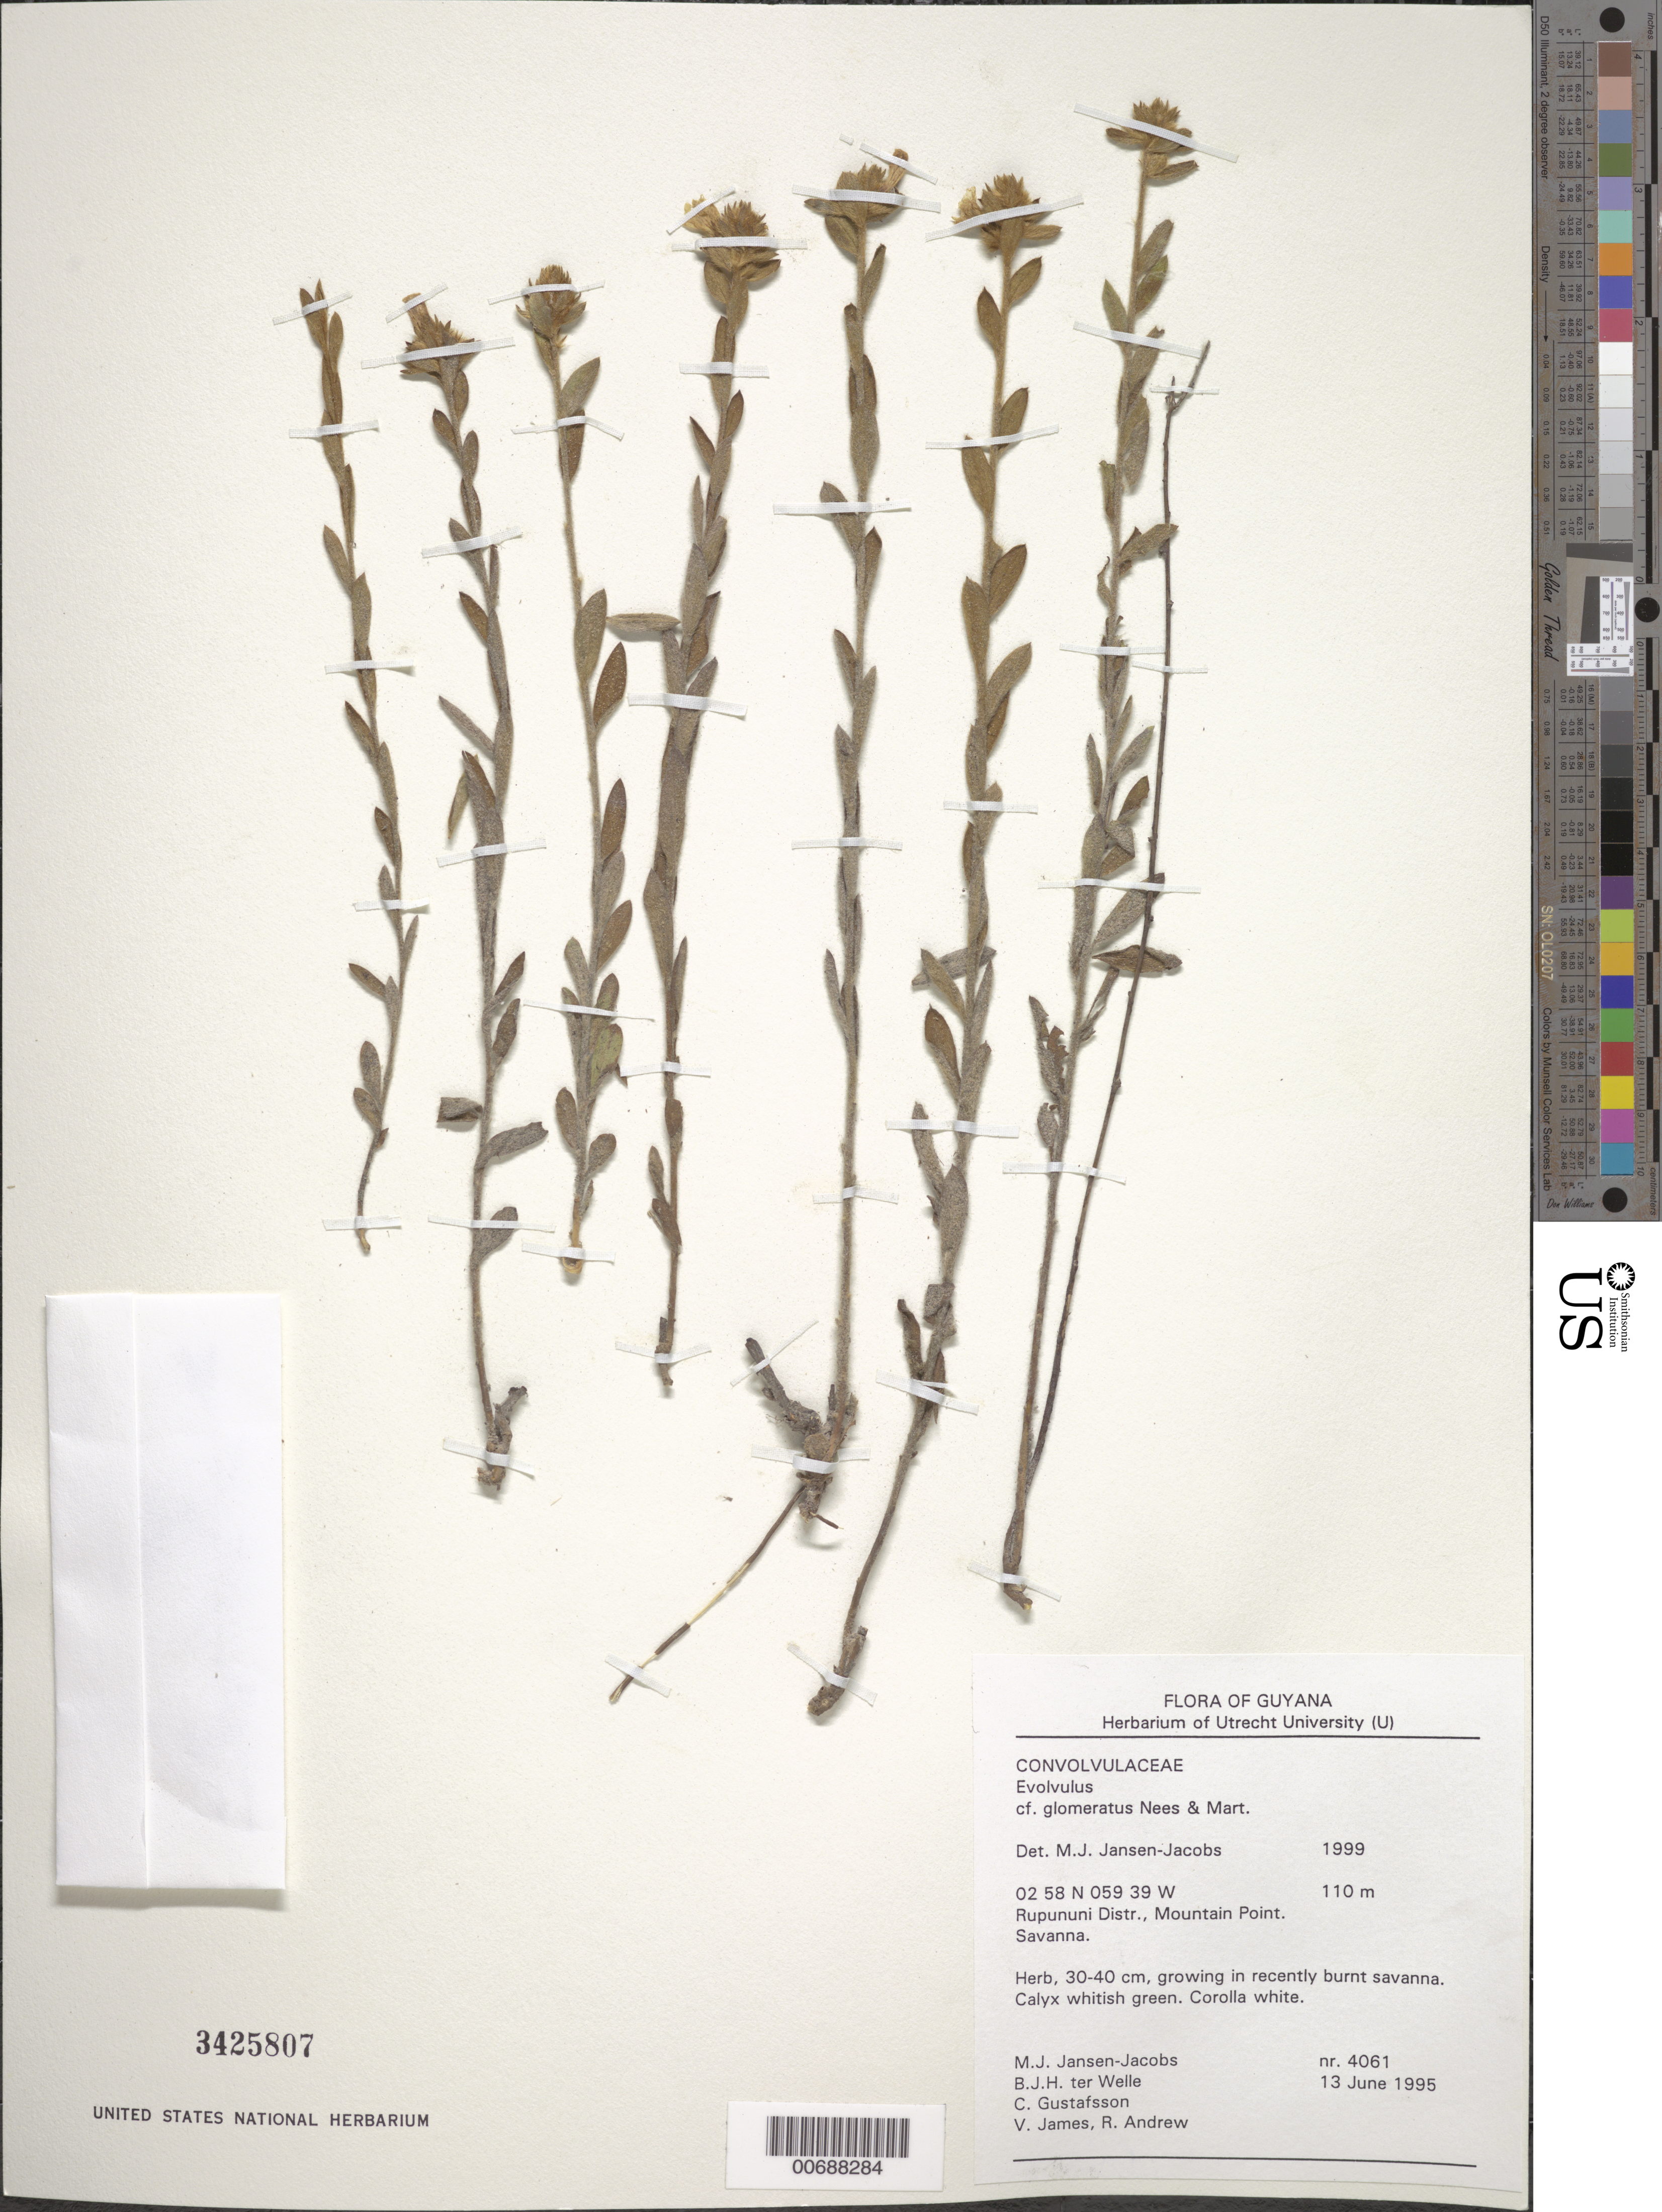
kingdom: Plantae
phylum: Tracheophyta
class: Magnoliopsida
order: Solanales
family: Convolvulaceae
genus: Evolvulus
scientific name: Evolvulus glomeratus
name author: Nees & Mart.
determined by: Jansen-Jacobs, M. J., (U), Nationaal Herbarium Nederland, Utrecht University branch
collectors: M. J. Jansen-Jacobs, B. Welle, C. G. Gustafsson, V. James & R. Andrew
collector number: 4061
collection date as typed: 13-Jun-95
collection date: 1995-06-13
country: Guyana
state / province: U. Takutu-U. Essequibo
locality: Mountain Point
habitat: Savanna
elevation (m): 110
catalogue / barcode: US 3425807